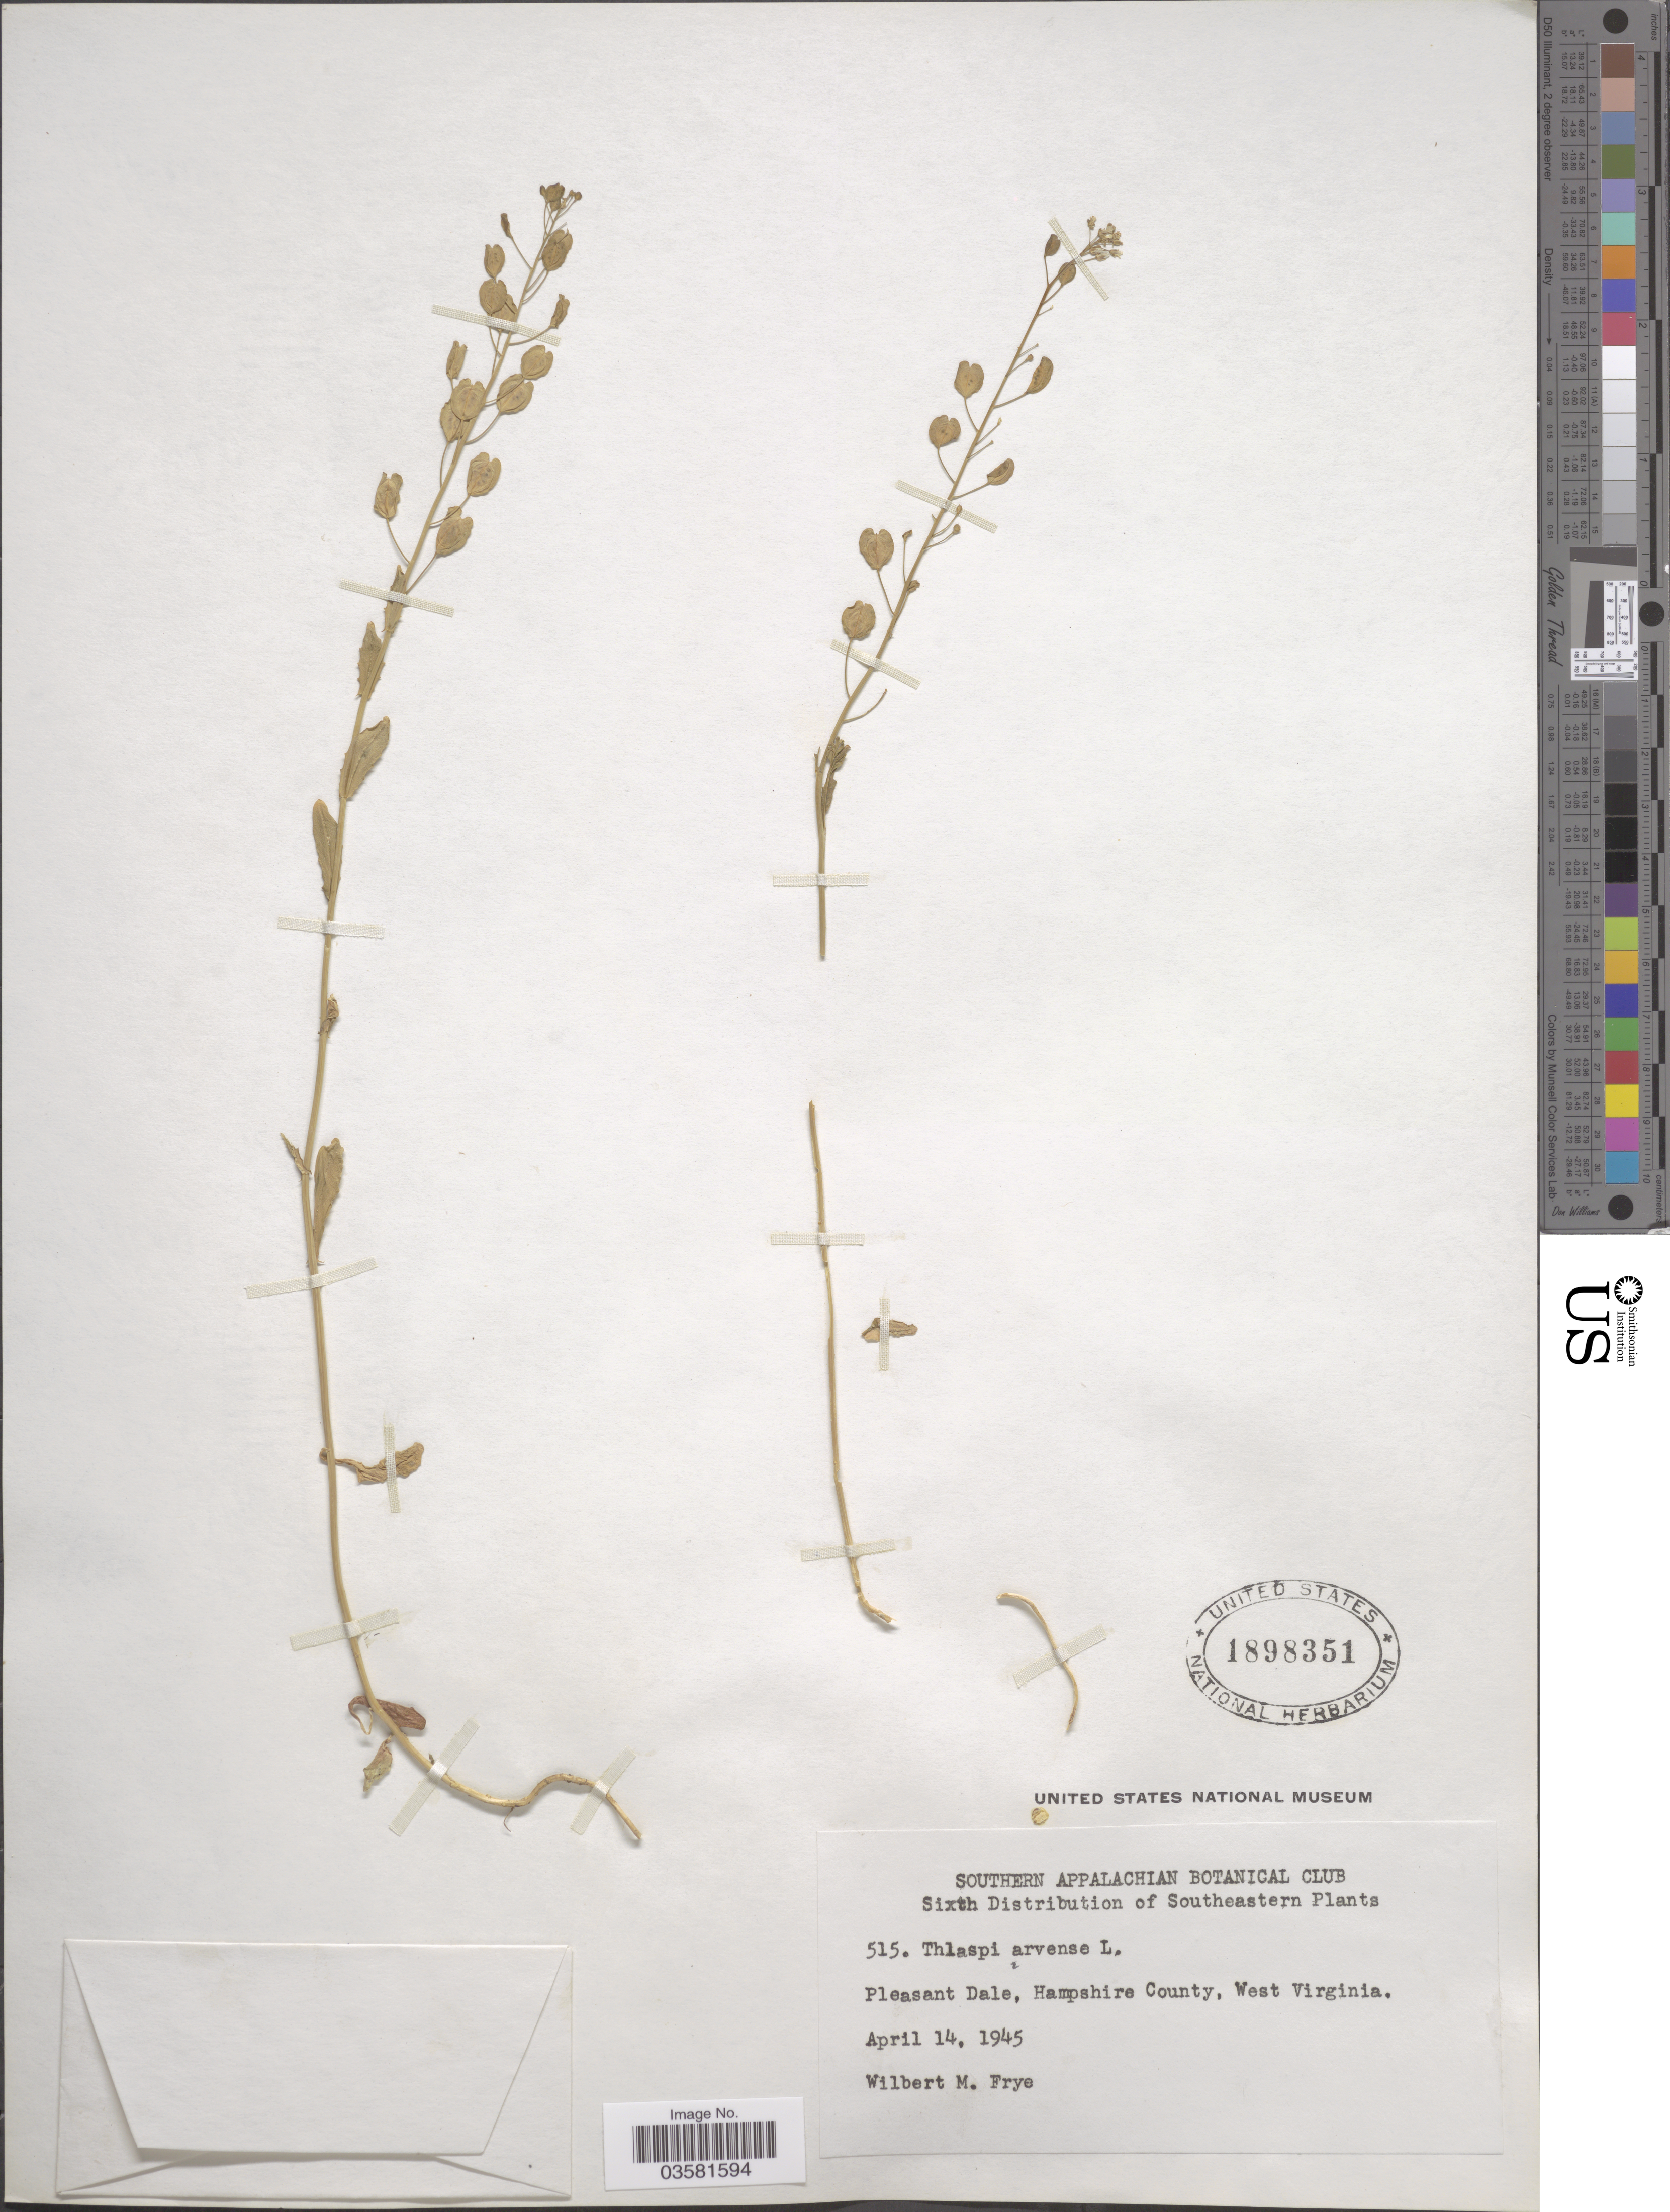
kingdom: Plantae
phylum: Tracheophyta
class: Magnoliopsida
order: Brassicales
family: Brassicaceae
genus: Thlaspi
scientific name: Thlaspi arvense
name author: L.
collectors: W. Frye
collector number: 515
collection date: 1945-04-14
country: United States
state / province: West Virginia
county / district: Hampshire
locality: Southeastern. Pleasant Dale, Hampshire County.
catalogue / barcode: US 1898351